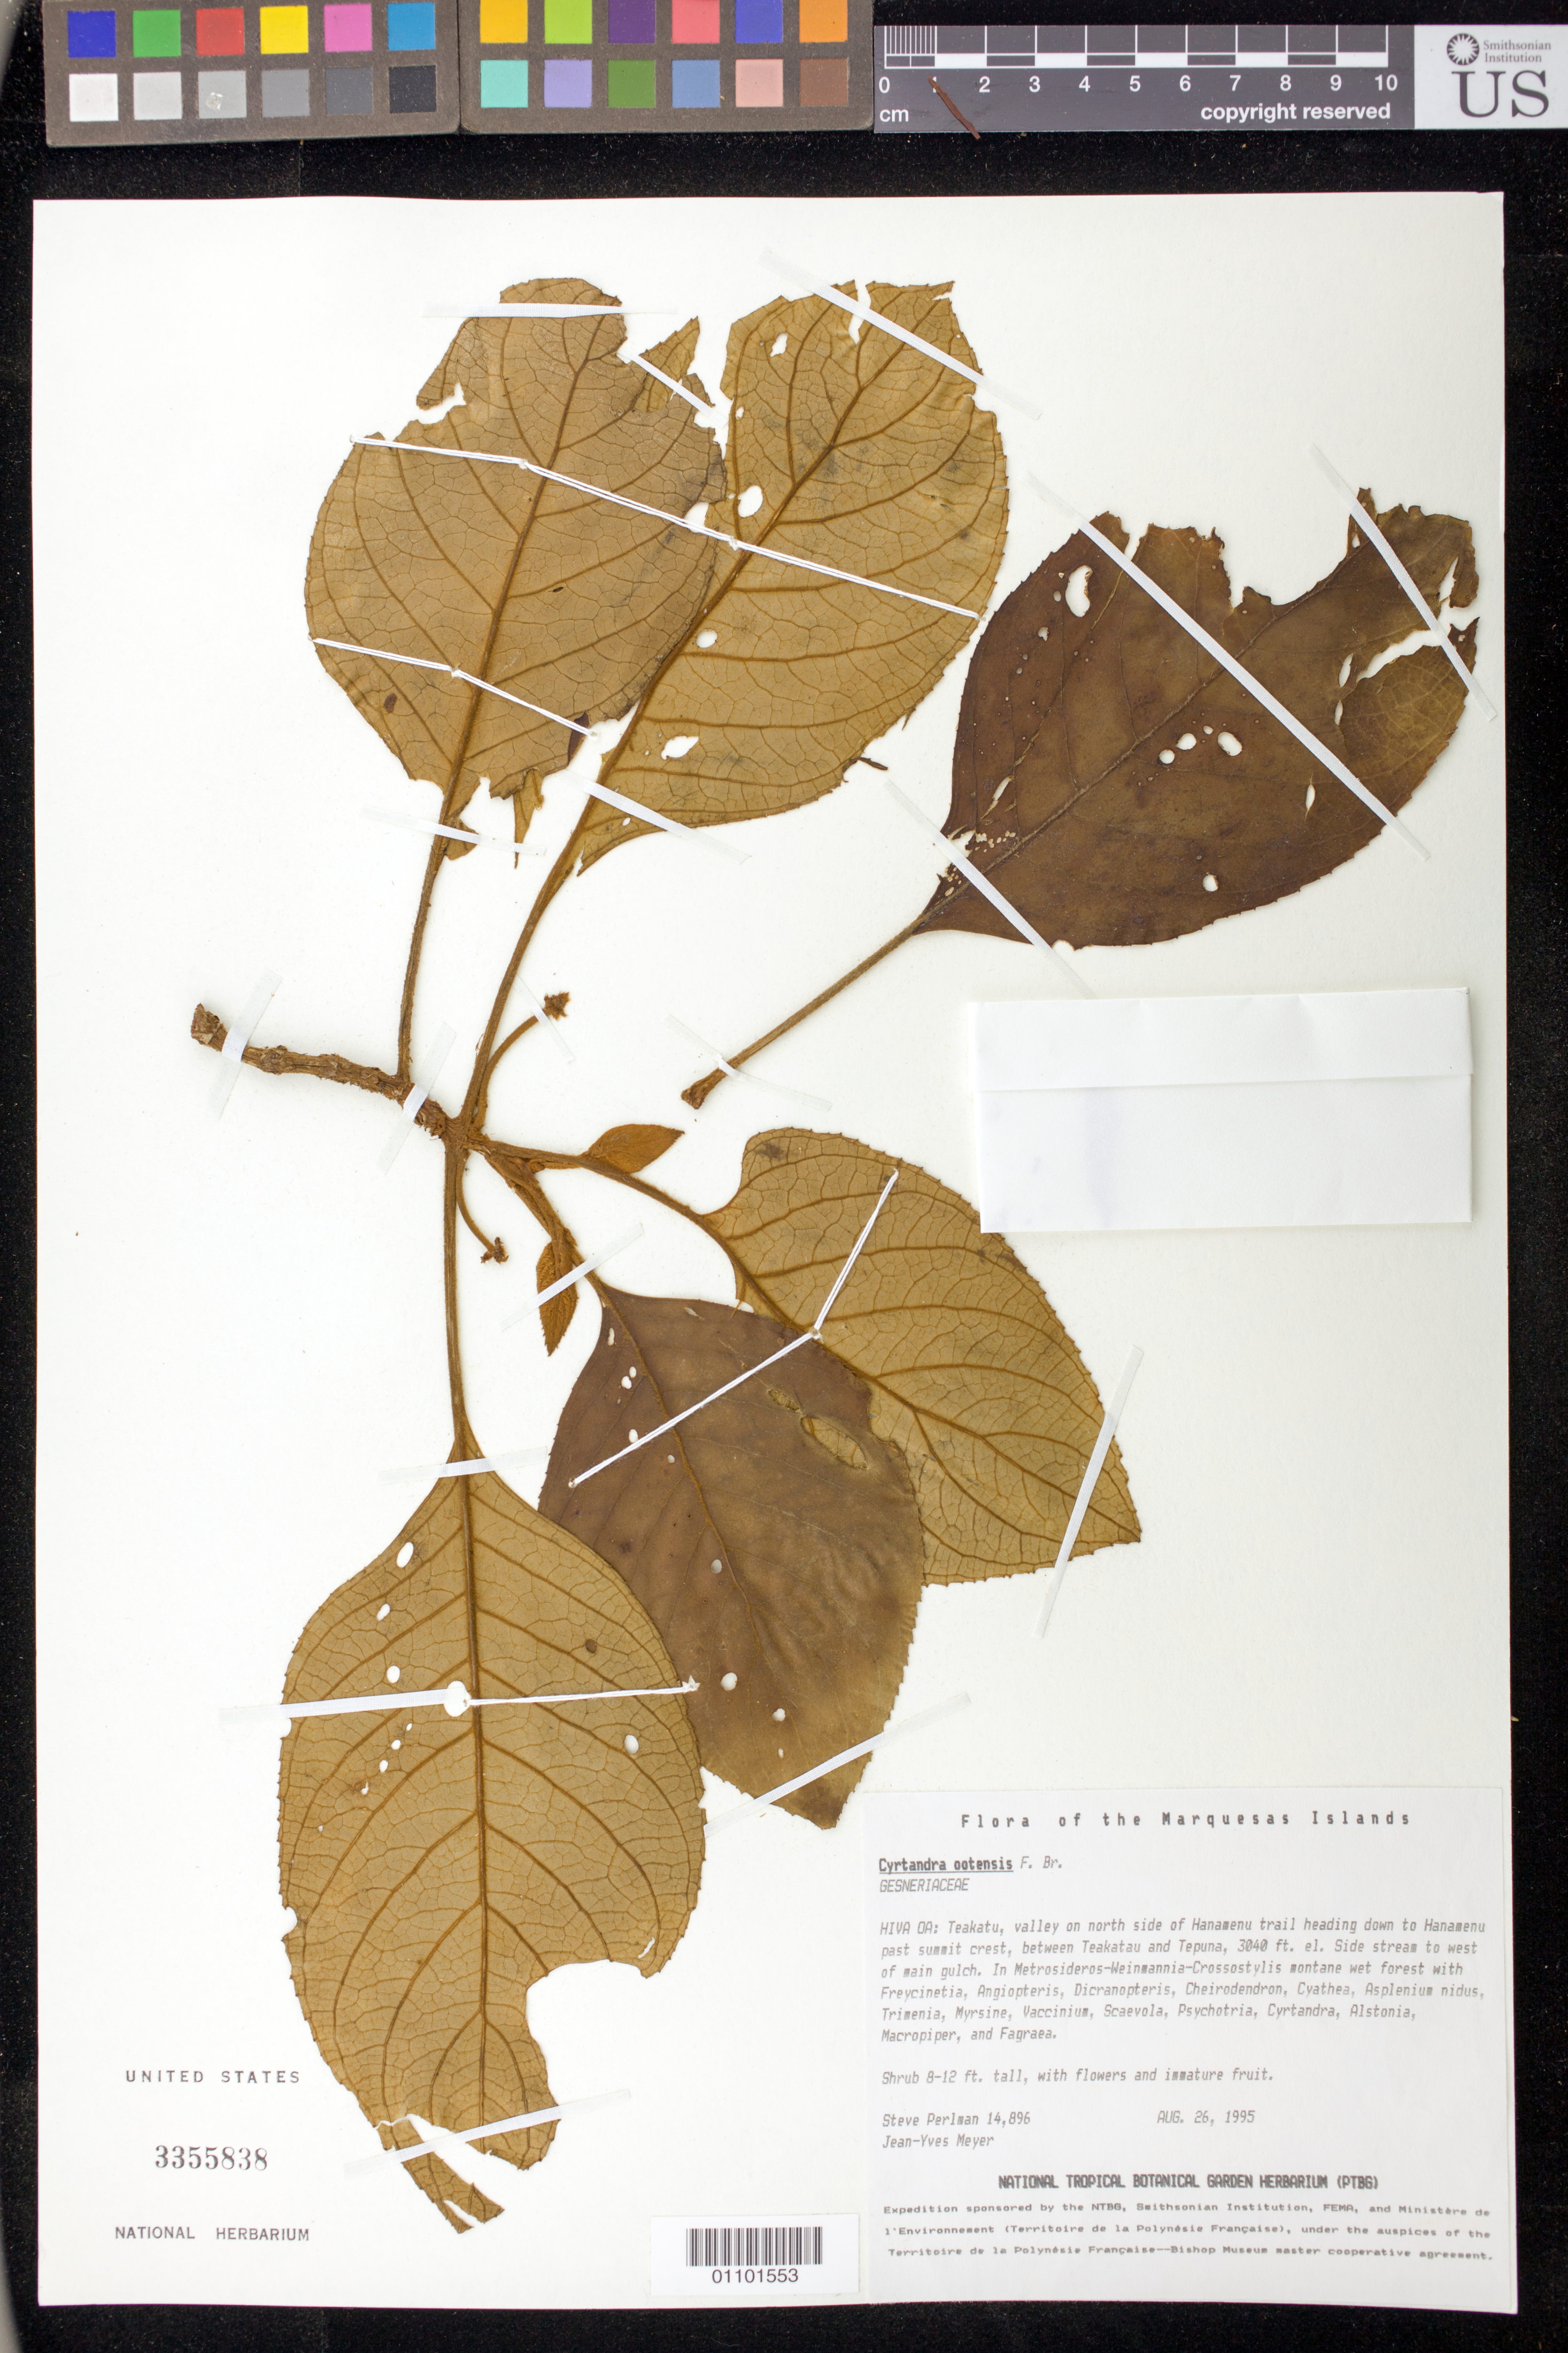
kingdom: Plantae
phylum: Tracheophyta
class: Magnoliopsida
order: Lamiales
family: Gesneriaceae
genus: Cyrtandra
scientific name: Cyrtandra ootensis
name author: F. Br.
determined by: Wagner, W. L., (BOT), Smithsonian Institution - National Museum of Natural History (UNITED STATES)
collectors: S. P. Perlman & J.-Y. Meyer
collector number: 14896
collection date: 1995-08-26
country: French Polynesia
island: Hiva Oa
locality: Teakatau, valley on N side of Hanamenu Trail heading down to Hanamenu past summit crest, valley between Teakatau and Tepuna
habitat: Side stream to west of main gulch, In Metrosideros - Weinmannia - Crossostylis montane wet forest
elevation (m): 927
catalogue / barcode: US 355838